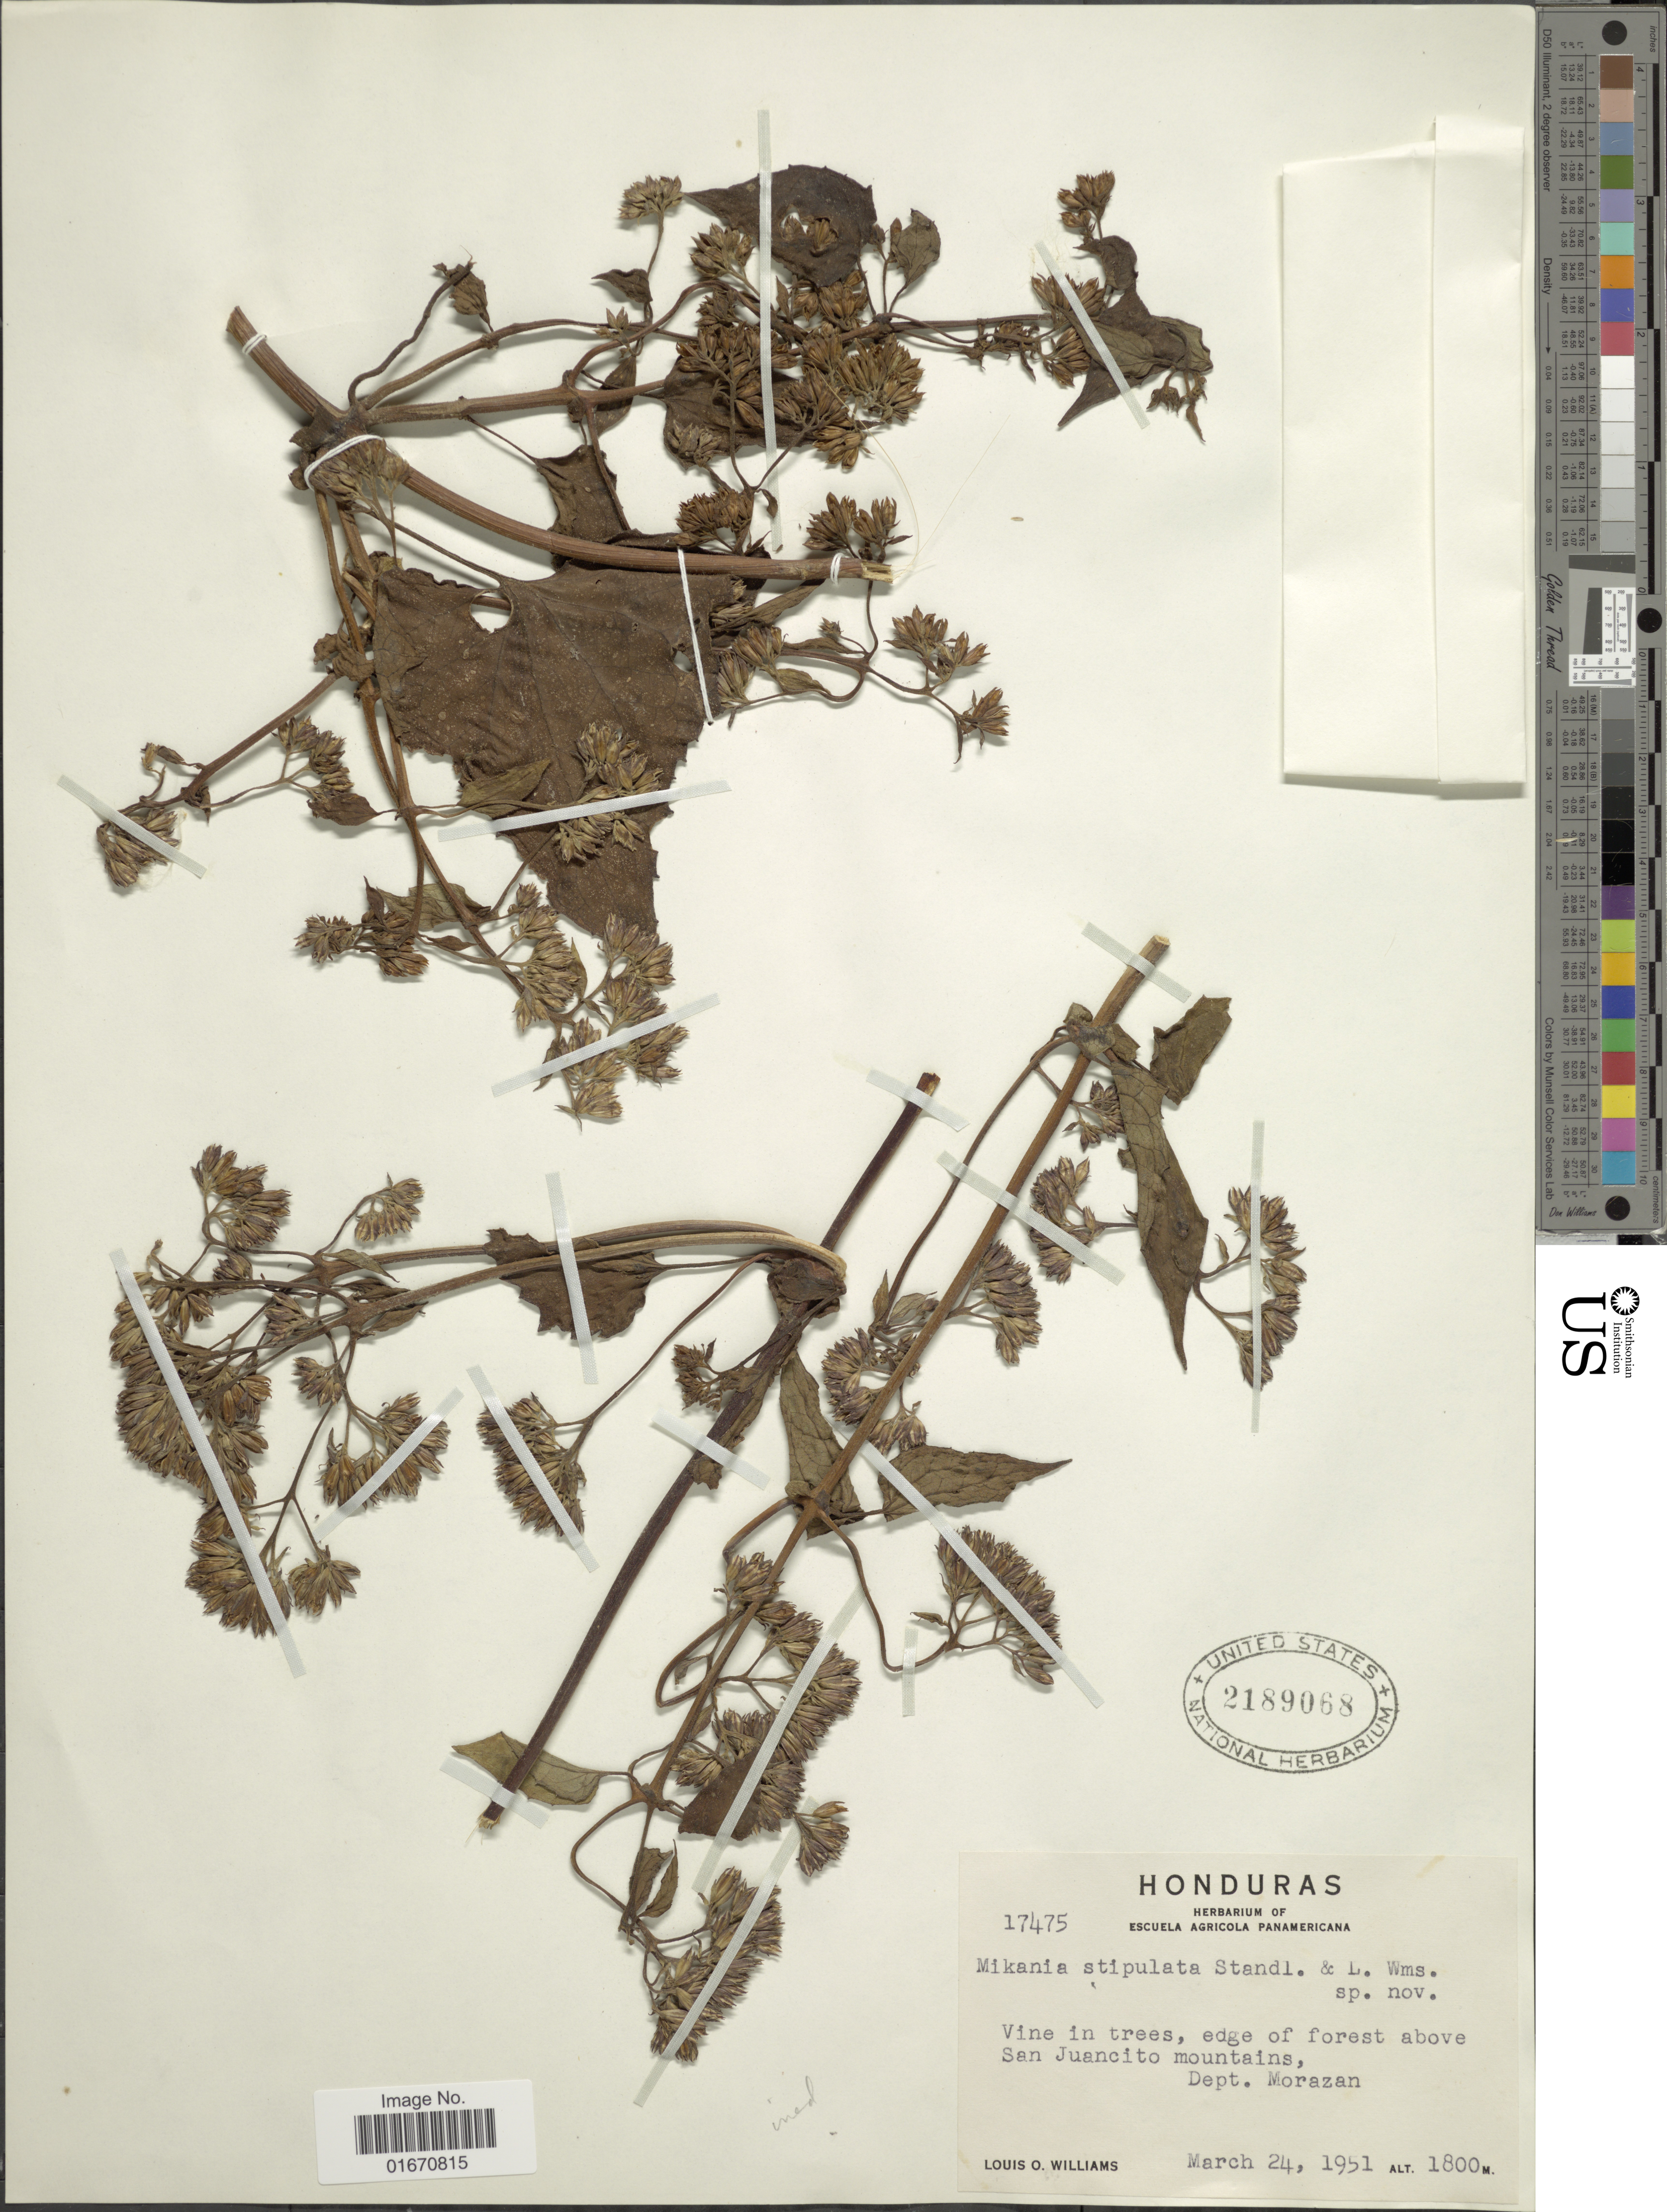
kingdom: Plantae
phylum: Tracheophyta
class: Magnoliopsida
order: Asterales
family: Asteraceae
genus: Mikania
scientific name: Mikania stipulifera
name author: L.O. Williams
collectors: L. O. Williams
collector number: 17475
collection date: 1951-03-24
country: Honduras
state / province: Fco. Morazán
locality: Edge of forest above San Juancito mountains, Dept. Morazan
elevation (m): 1800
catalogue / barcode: US 2189068